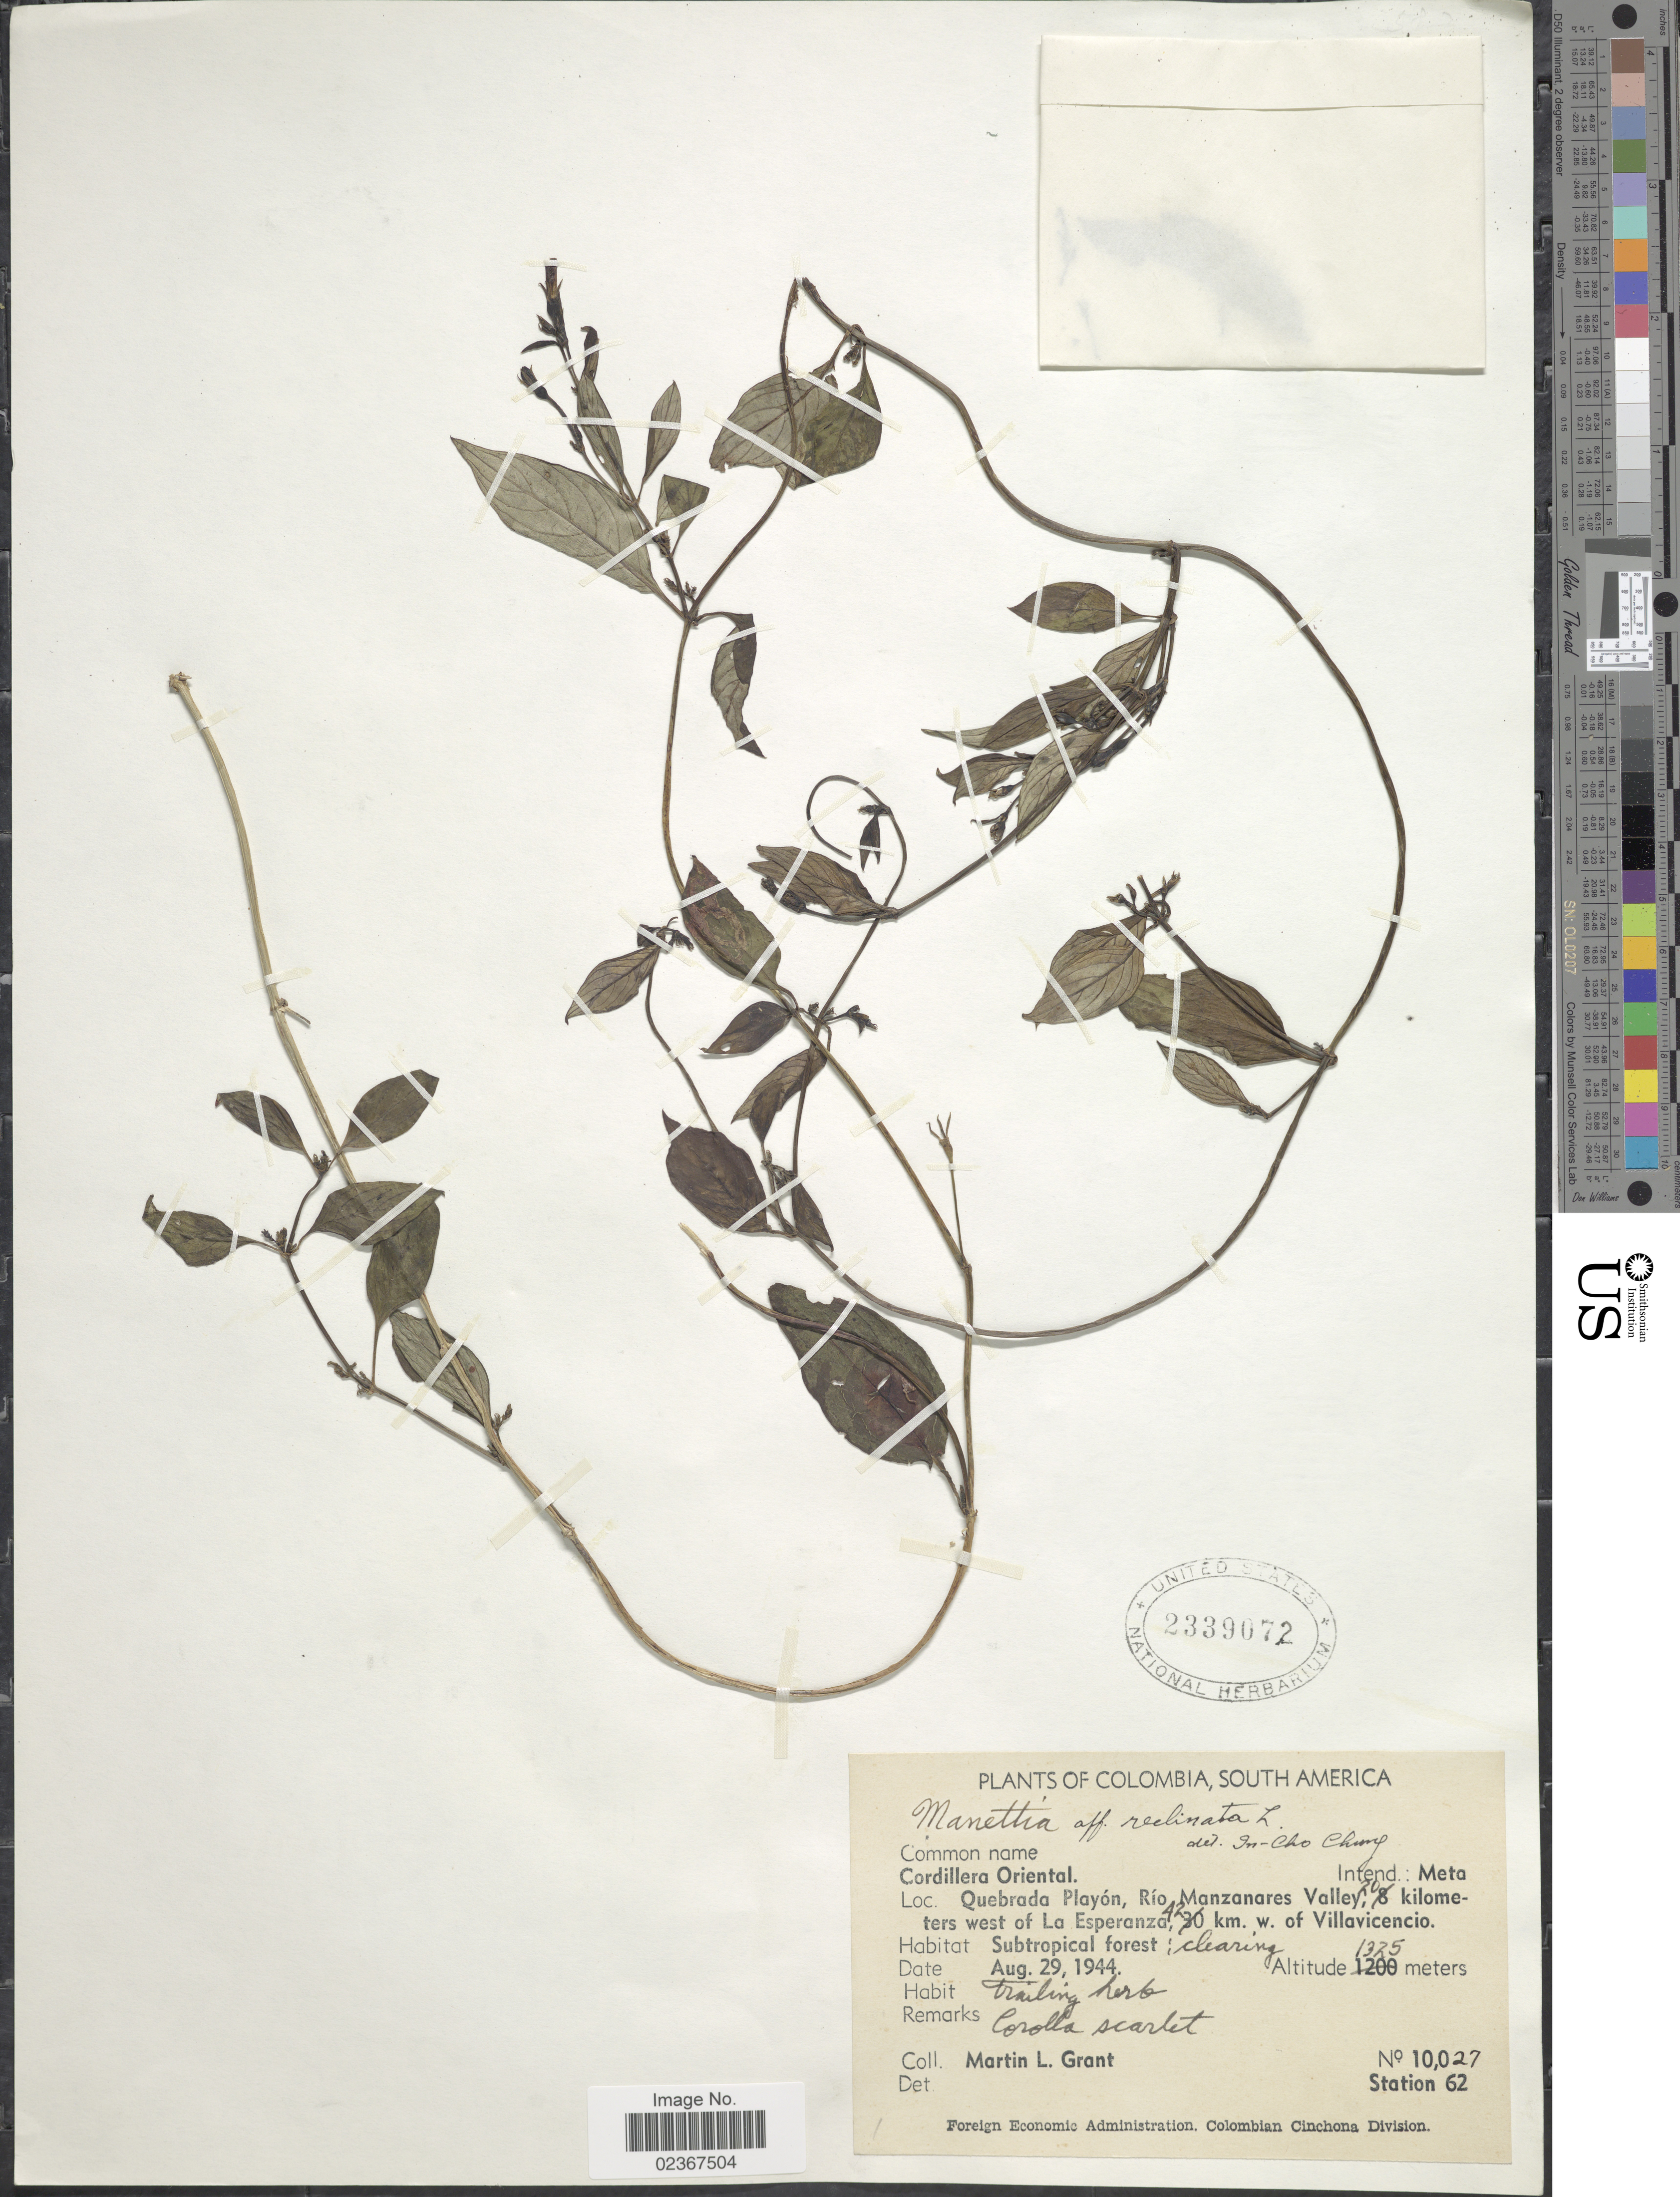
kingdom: Plantae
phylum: Tracheophyta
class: Magnoliopsida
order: Gentianales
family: Rubiaceae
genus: Manettia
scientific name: Manettia reclinata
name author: L.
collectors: M. L. Grant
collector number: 10027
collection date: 1944-08-29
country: Colombia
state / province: Meta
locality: Cordillera Oriental. Quebrada Playon, Rio Manzanares Valley, 20 kilometers west of La Esperanza, 42 km. W. of Villavicencio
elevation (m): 1325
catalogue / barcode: US 2339072